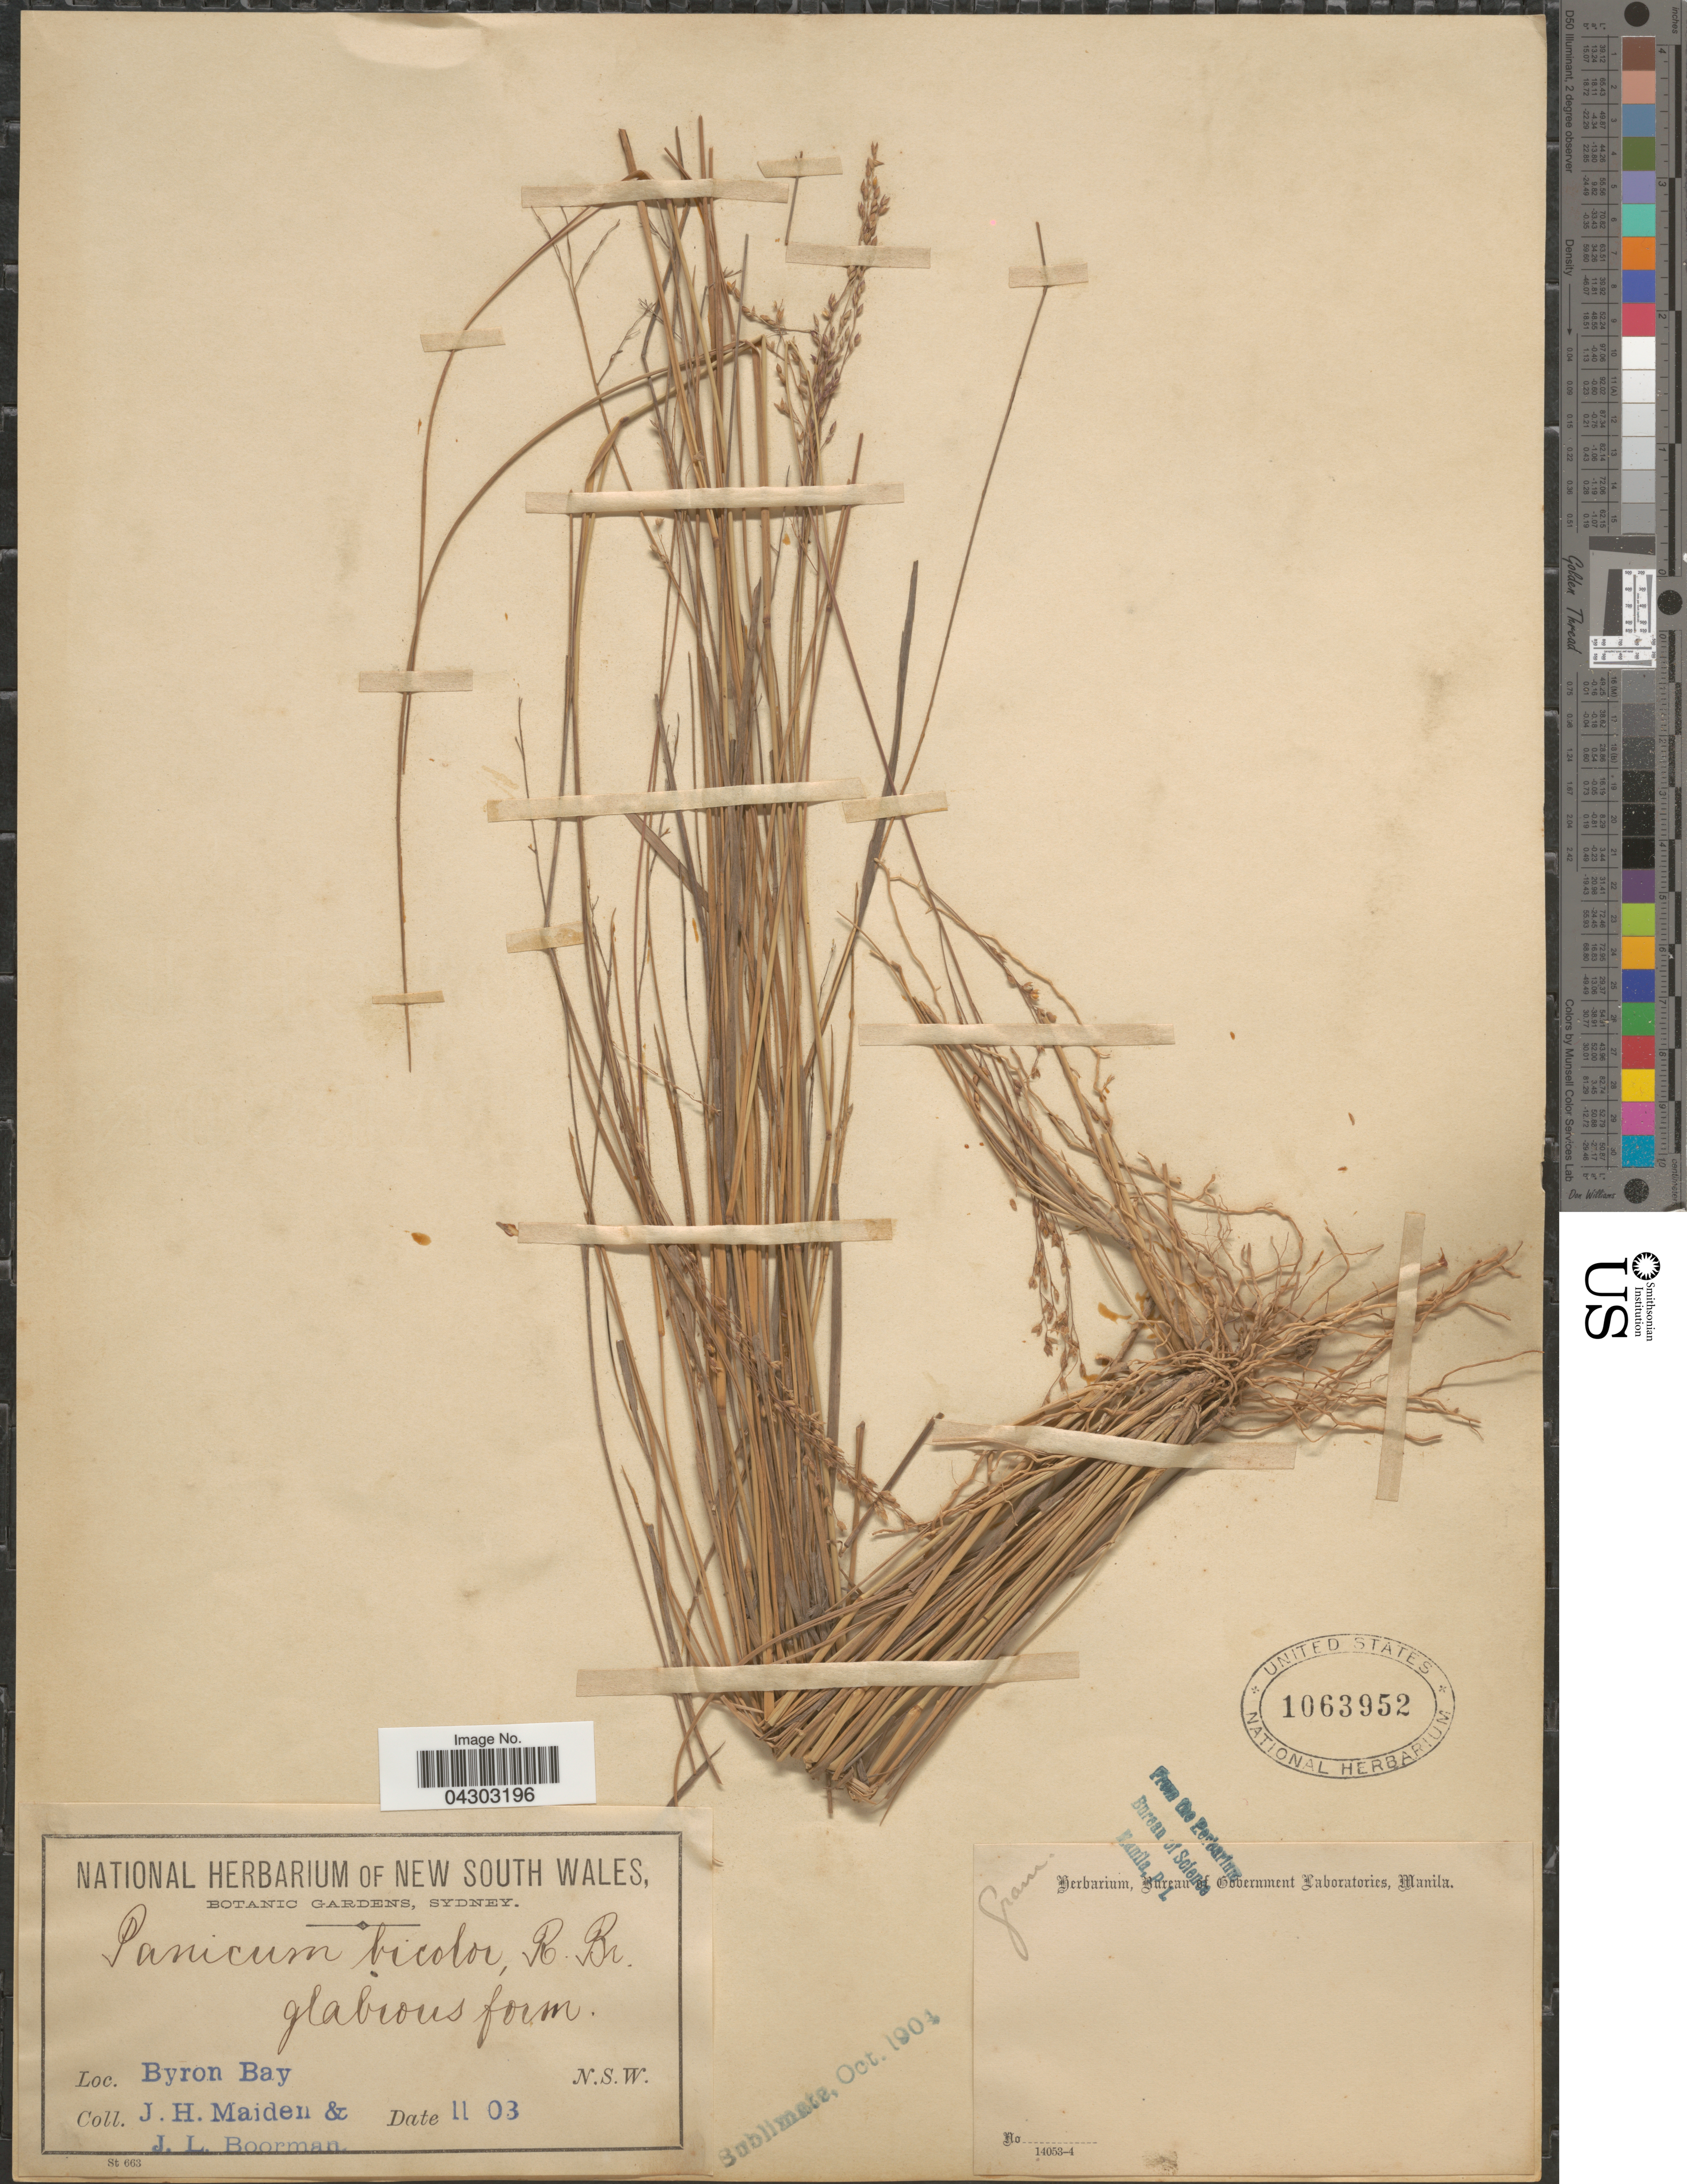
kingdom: Plantae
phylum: Tracheophyta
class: Liliopsida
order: Poales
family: Poaceae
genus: Panicum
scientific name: Panicum sp.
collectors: J. Maiden & J. Boorman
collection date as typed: Transcribed d/m/y: /11/3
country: Australia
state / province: New South Wales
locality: Byron Bay.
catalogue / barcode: US 1063952